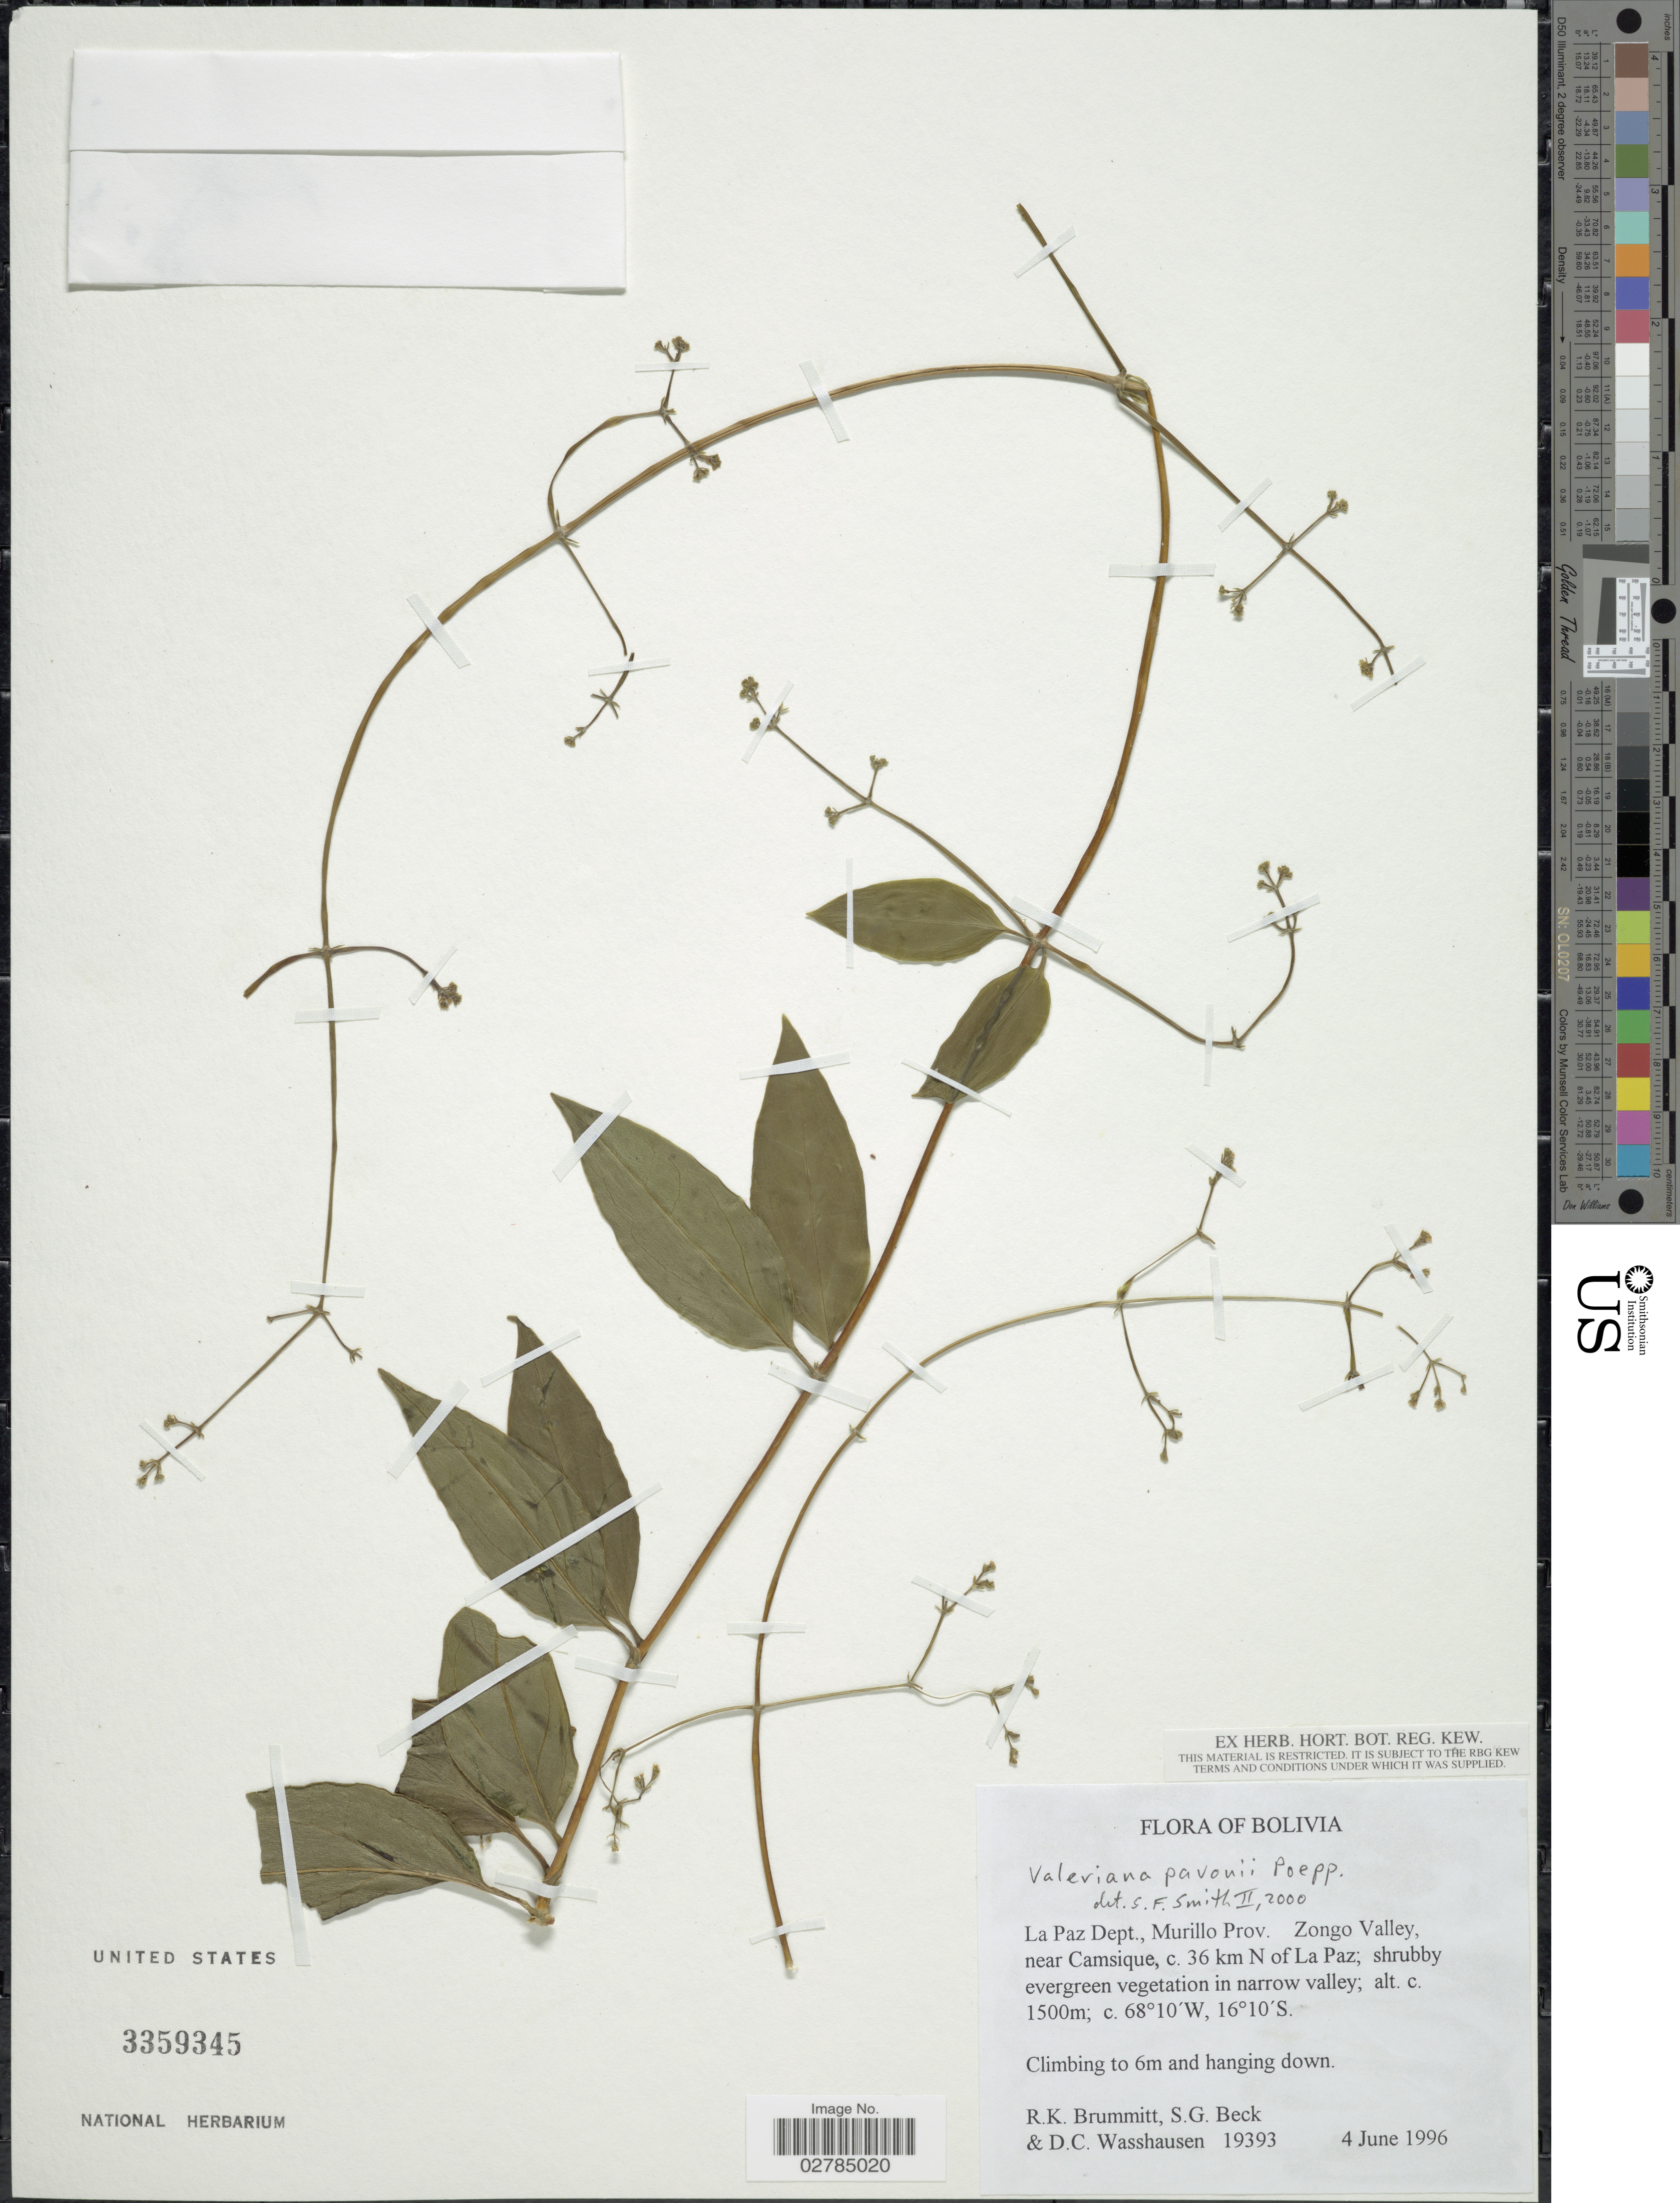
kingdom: Plantae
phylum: Tracheophyta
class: Magnoliopsida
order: Dipsacales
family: Caprifoliaceae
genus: Valeriana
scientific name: Valeriana pavonii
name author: Poepp.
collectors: R. K. Brummitt, S. G. Beck & D. C. Wasshausen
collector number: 19393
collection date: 1996-06-04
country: Bolivia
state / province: La Paz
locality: La Paz Dept., Murillo Prov., Zongo Valley, near Camsique, c. 36 km N of La Paz, shrubby evergreen vegetation in narrow valley.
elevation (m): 1500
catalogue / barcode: US 3359345